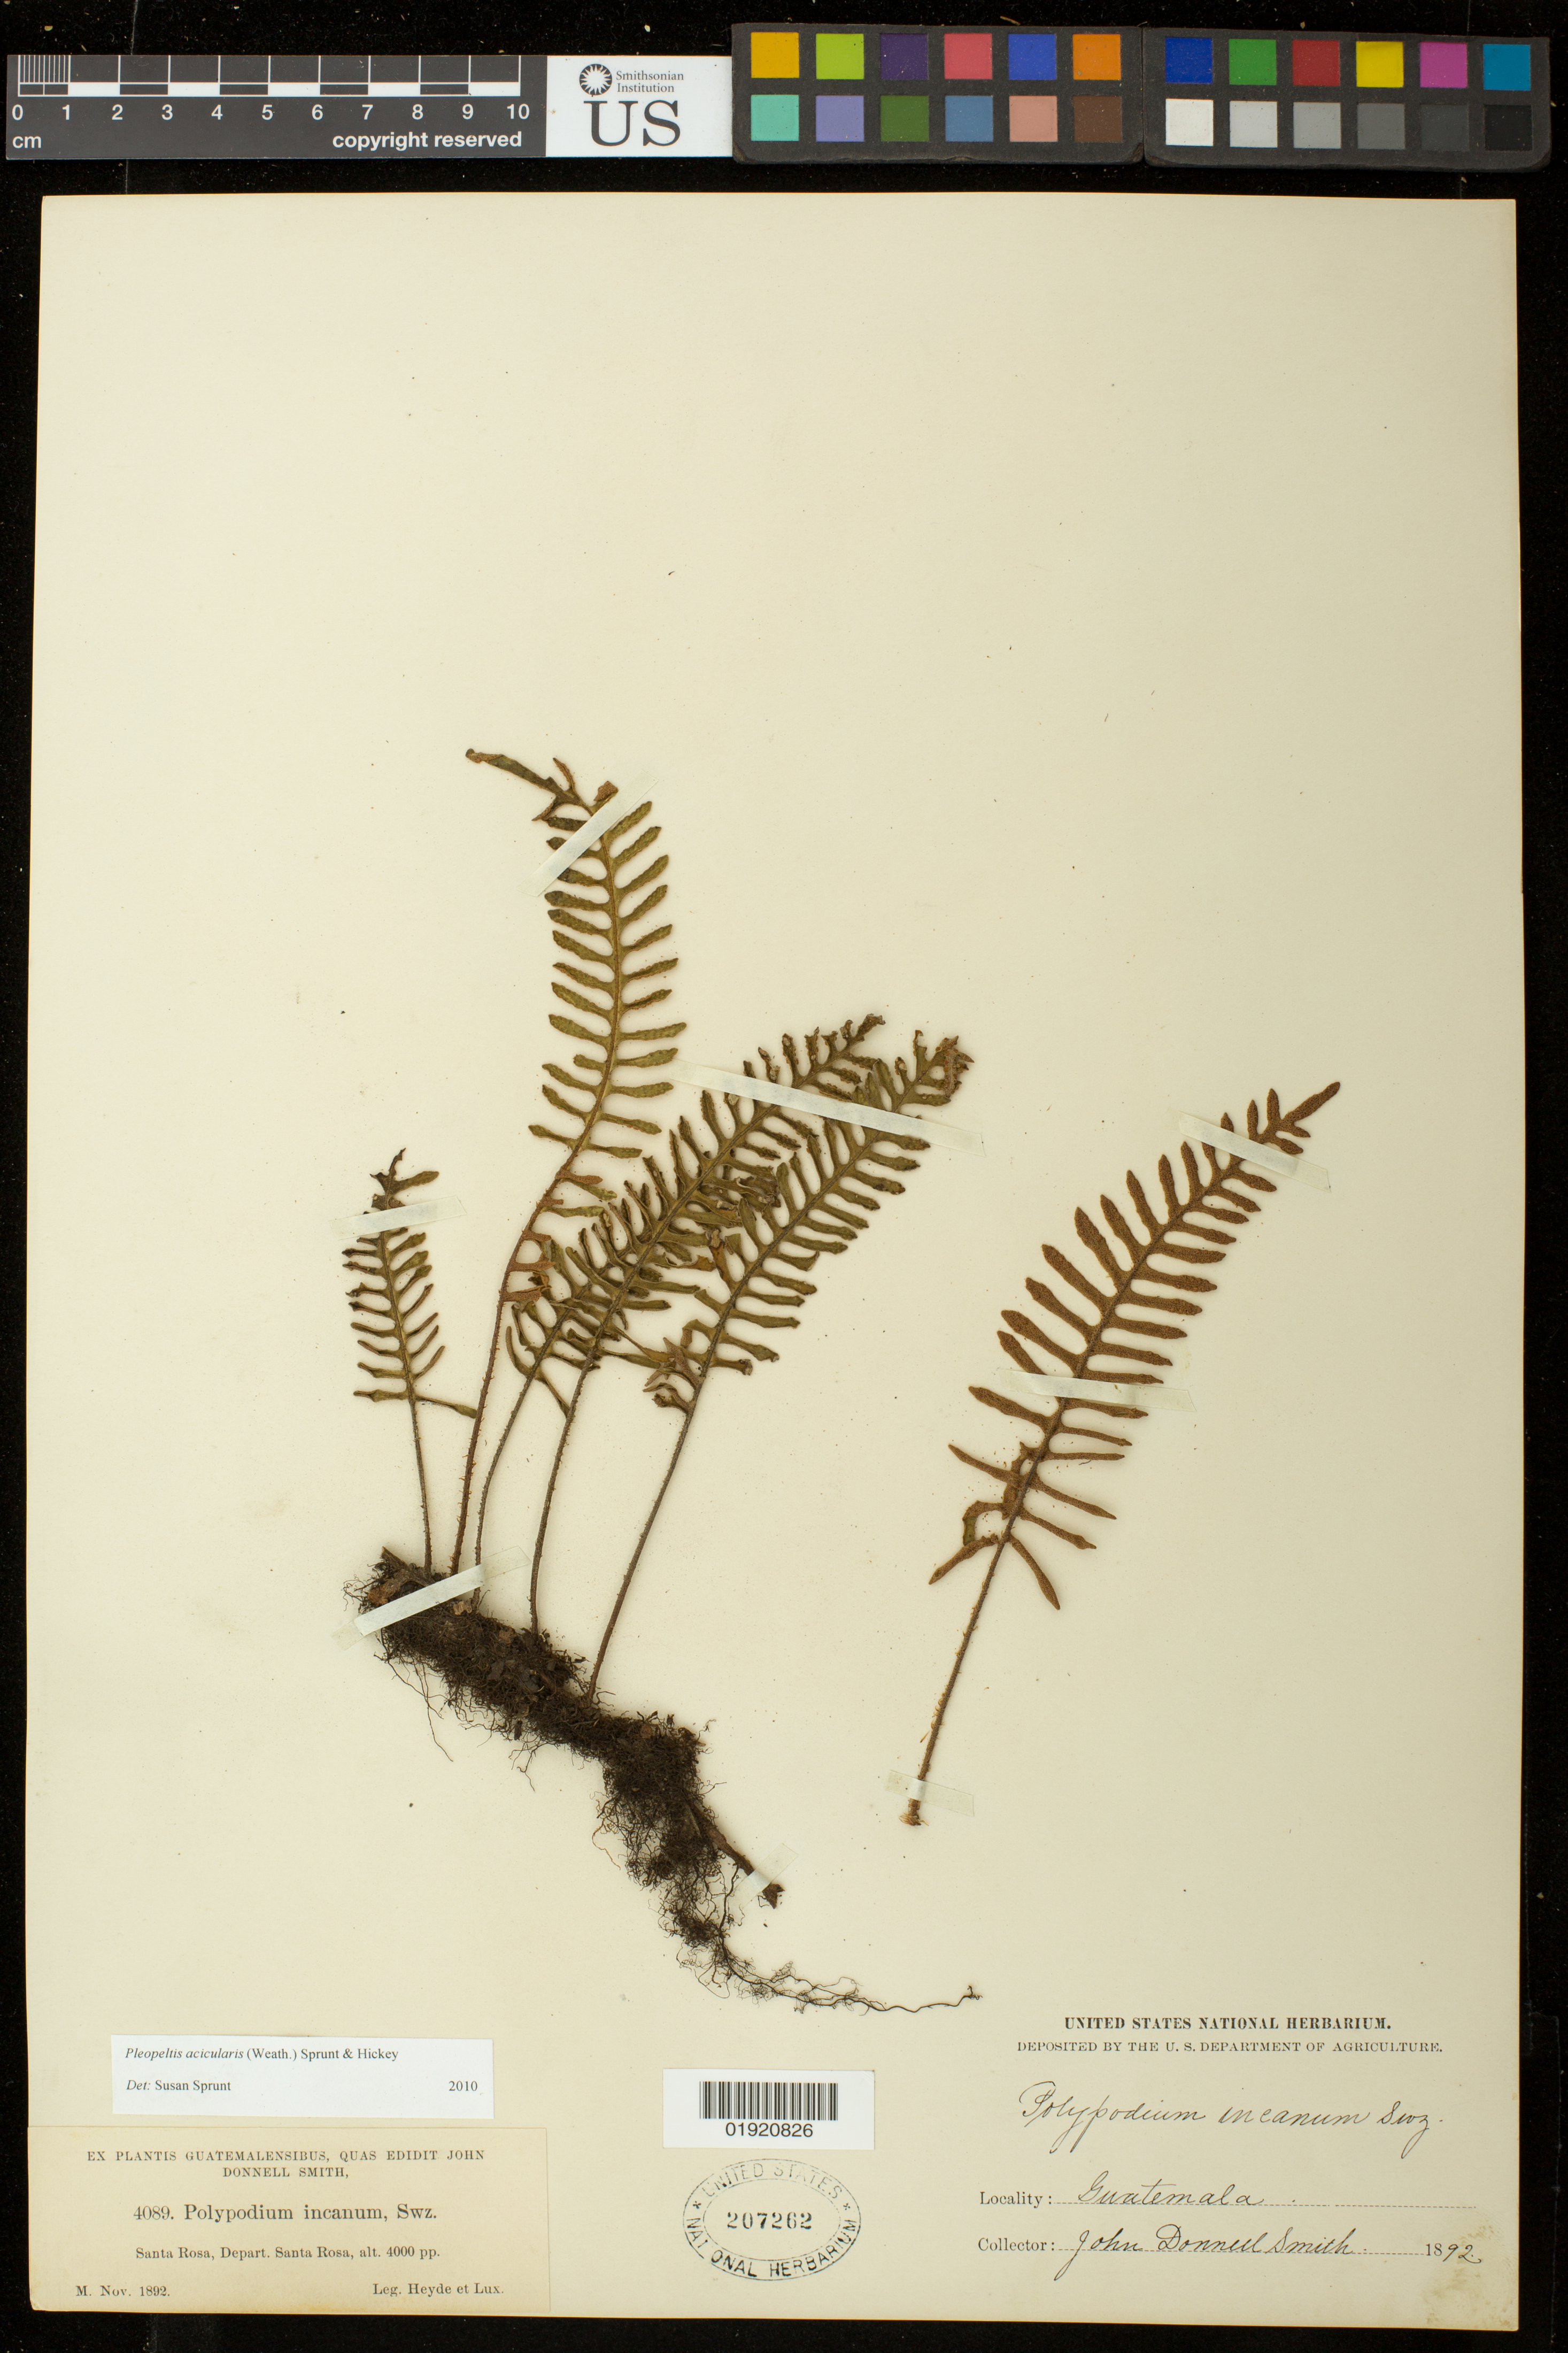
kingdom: Plantae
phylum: Tracheophyta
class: Polypodiopsida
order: Polypodiales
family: Polypodiaceae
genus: Pleopeltis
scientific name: Pleopeltis acicularis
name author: (Weath.) A.R. Sm. & Krömer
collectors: E. T. Heyde & E. Lux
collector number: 4089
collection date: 1892-11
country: Guatemala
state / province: Santa Rosa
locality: Guatemala. Santa Rosa, Depart. Santa Rosa.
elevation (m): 1219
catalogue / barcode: US 207262